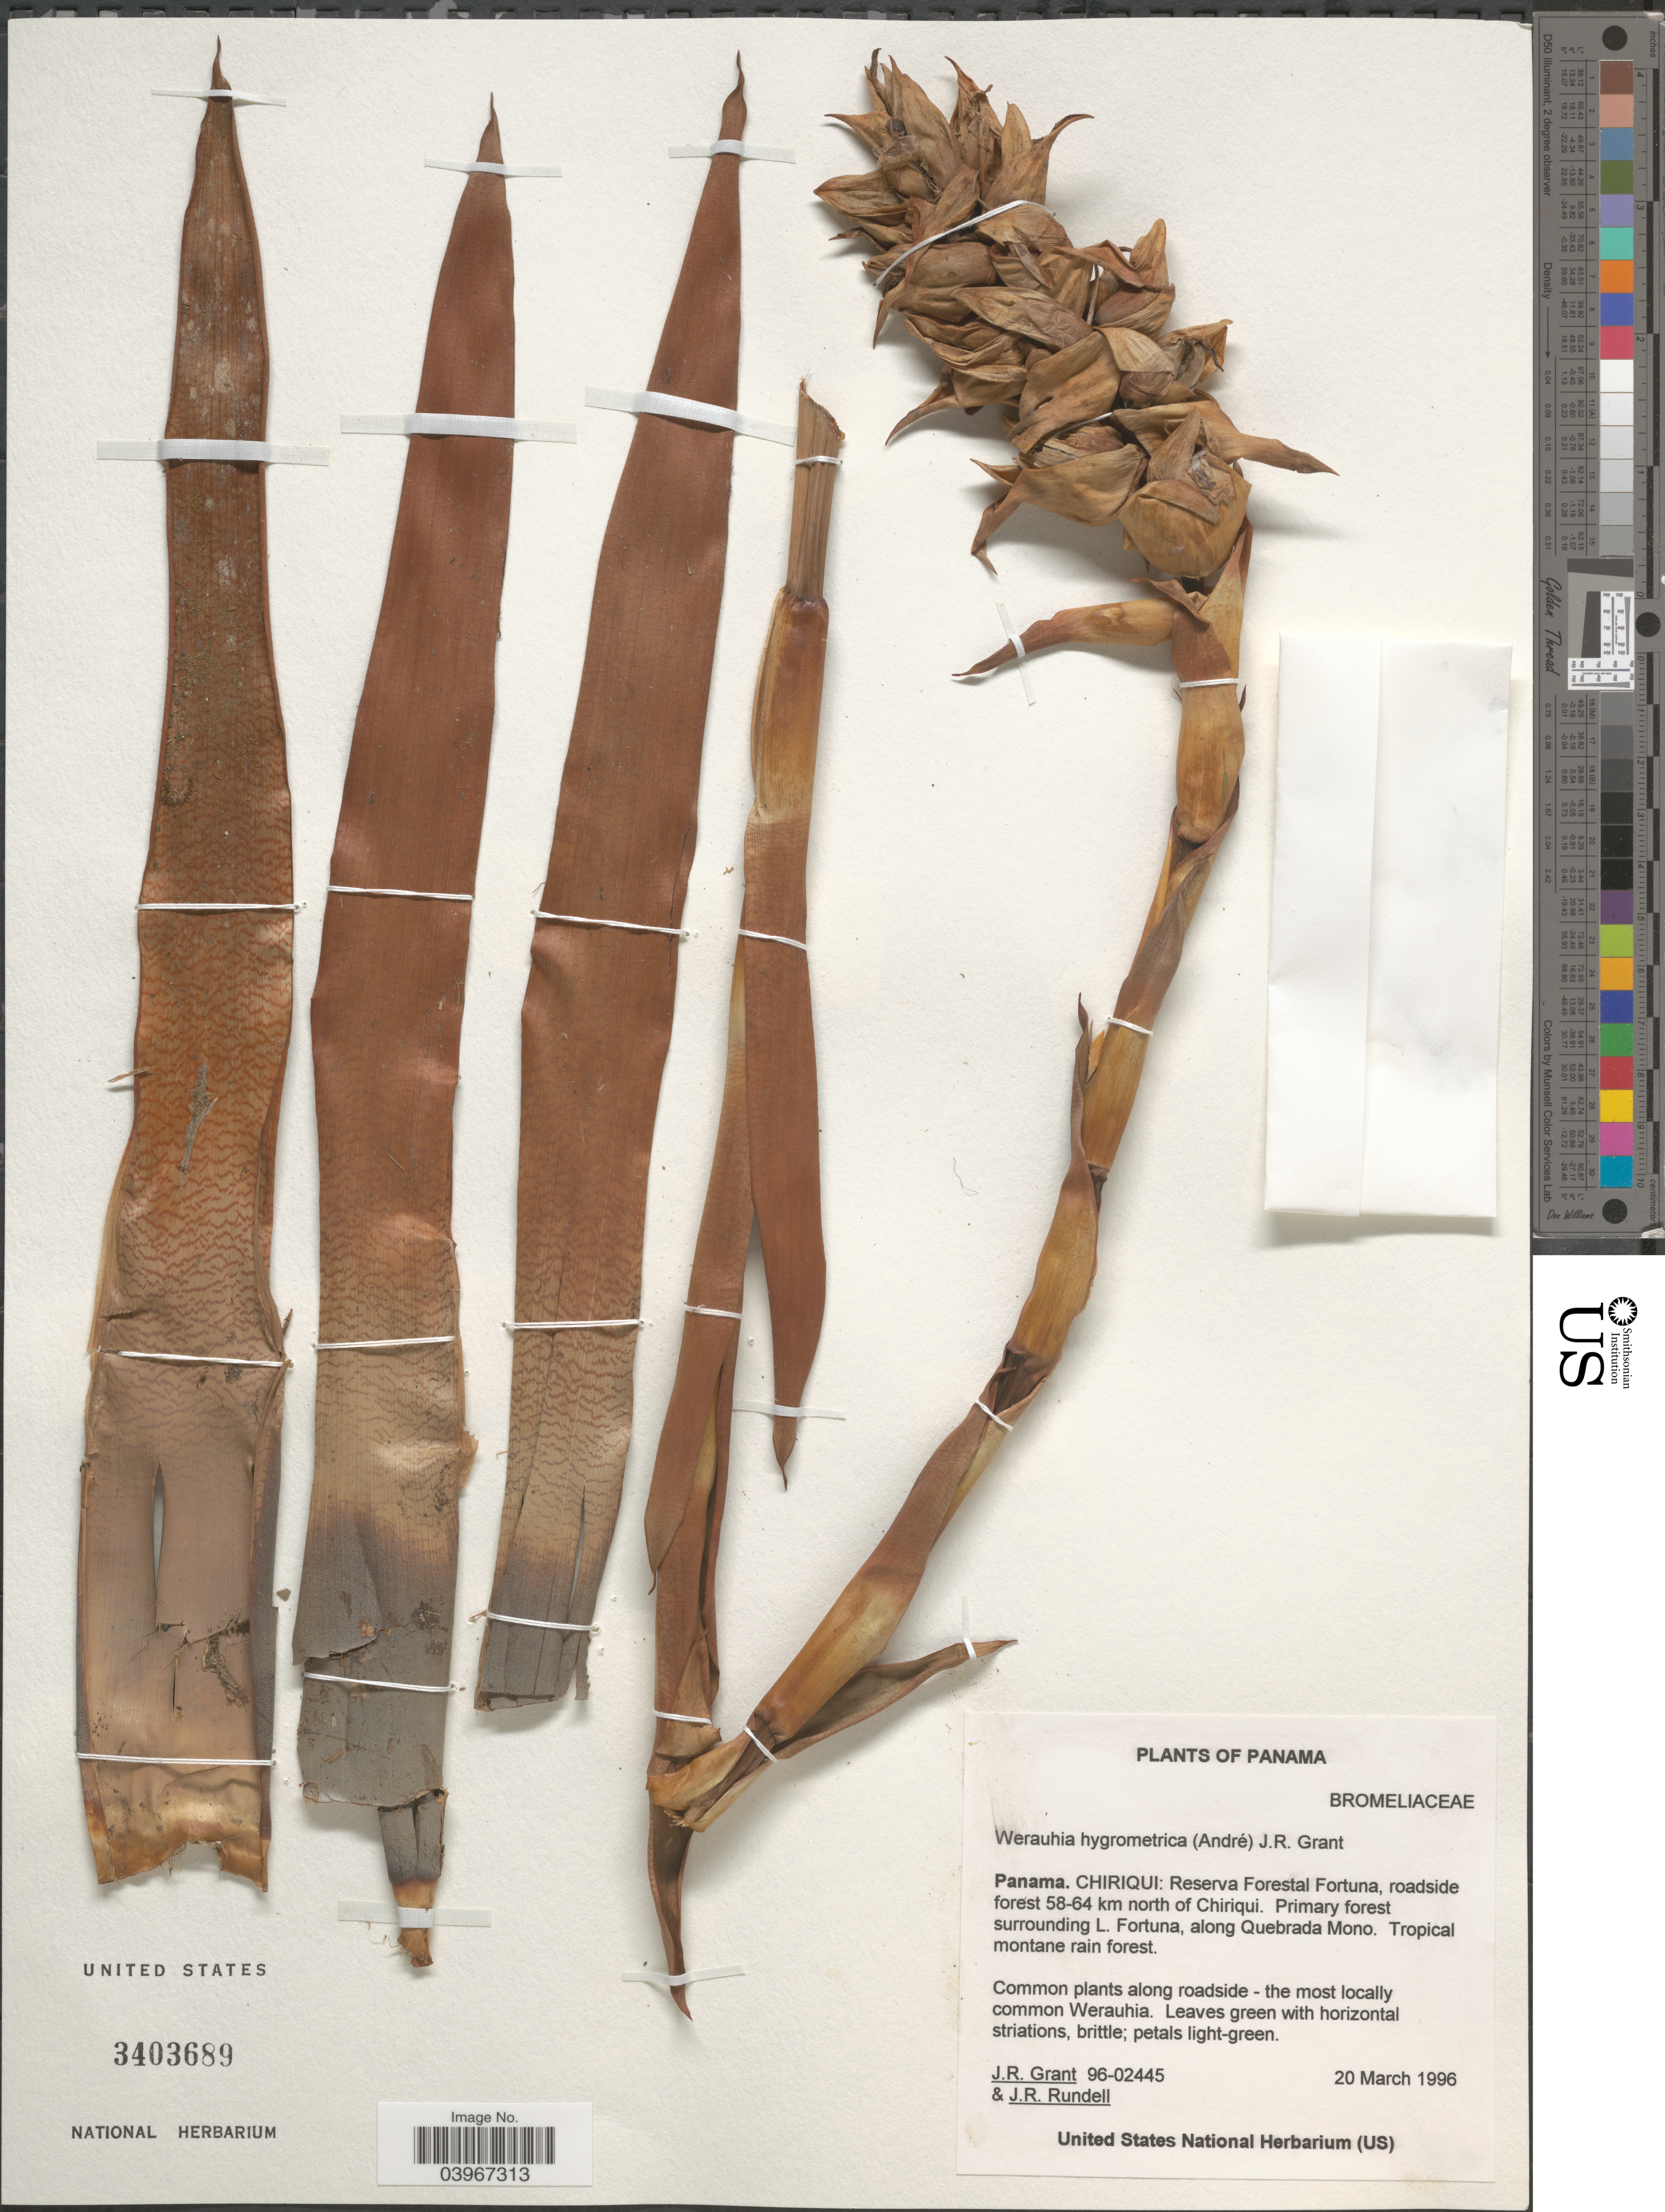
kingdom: Plantae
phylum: Tracheophyta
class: Liliopsida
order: Poales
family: Bromeliaceae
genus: Werauhia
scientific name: Werauhia hygrometrica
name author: (André) J.R. Grant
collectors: J. Grant & J. R. Rundell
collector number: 96-02445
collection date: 1996-03-20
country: Panama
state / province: Chiriqui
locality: Reserva Forestal Fortuna, roadside forest 58-64 km north of Chiriqui. Primary forest surrounding L. Fortuna, along Quebrada Mono. Tropical montane rain forest.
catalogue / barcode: US 3403689